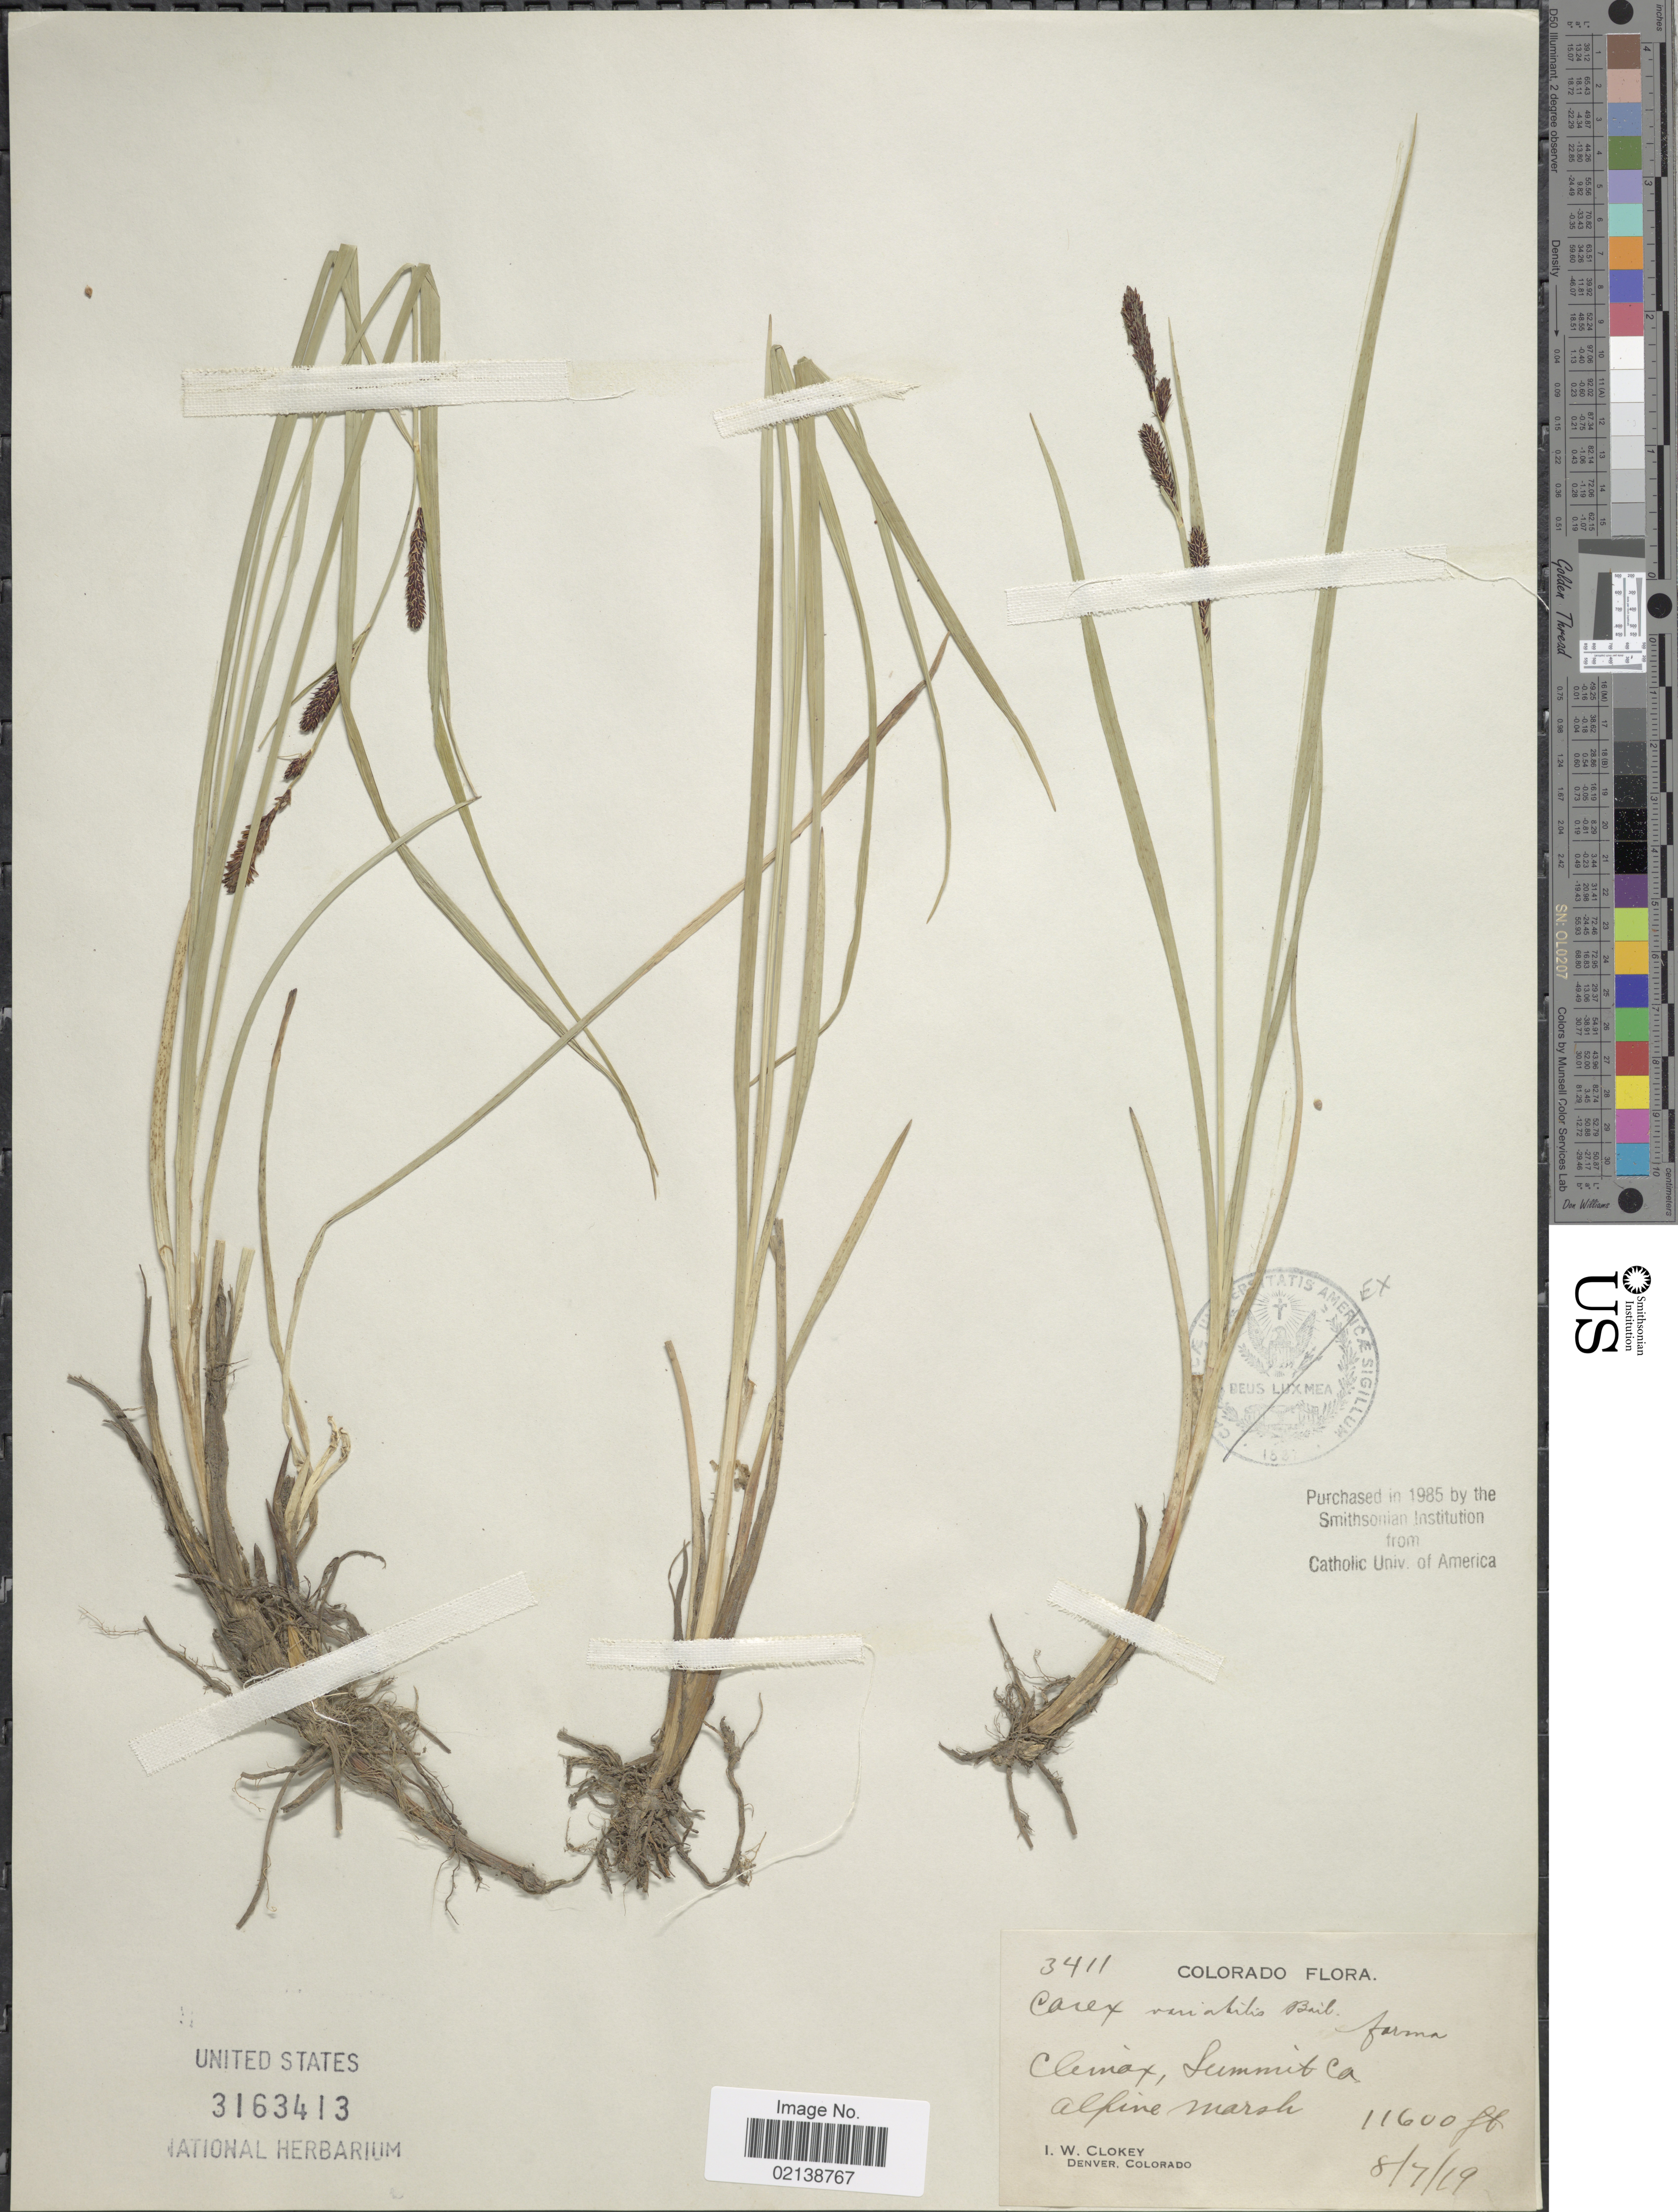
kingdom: Plantae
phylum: Tracheophyta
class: Liliopsida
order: Poales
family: Cyperaceae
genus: Carex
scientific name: Carex aquatilis var. aquatilis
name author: Wahlenb.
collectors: I. W. Clokey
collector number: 3411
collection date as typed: Transcribed d/m/y: 7/8/19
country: United States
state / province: Colorado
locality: Climax, Summit Co.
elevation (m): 3536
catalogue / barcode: US 313413